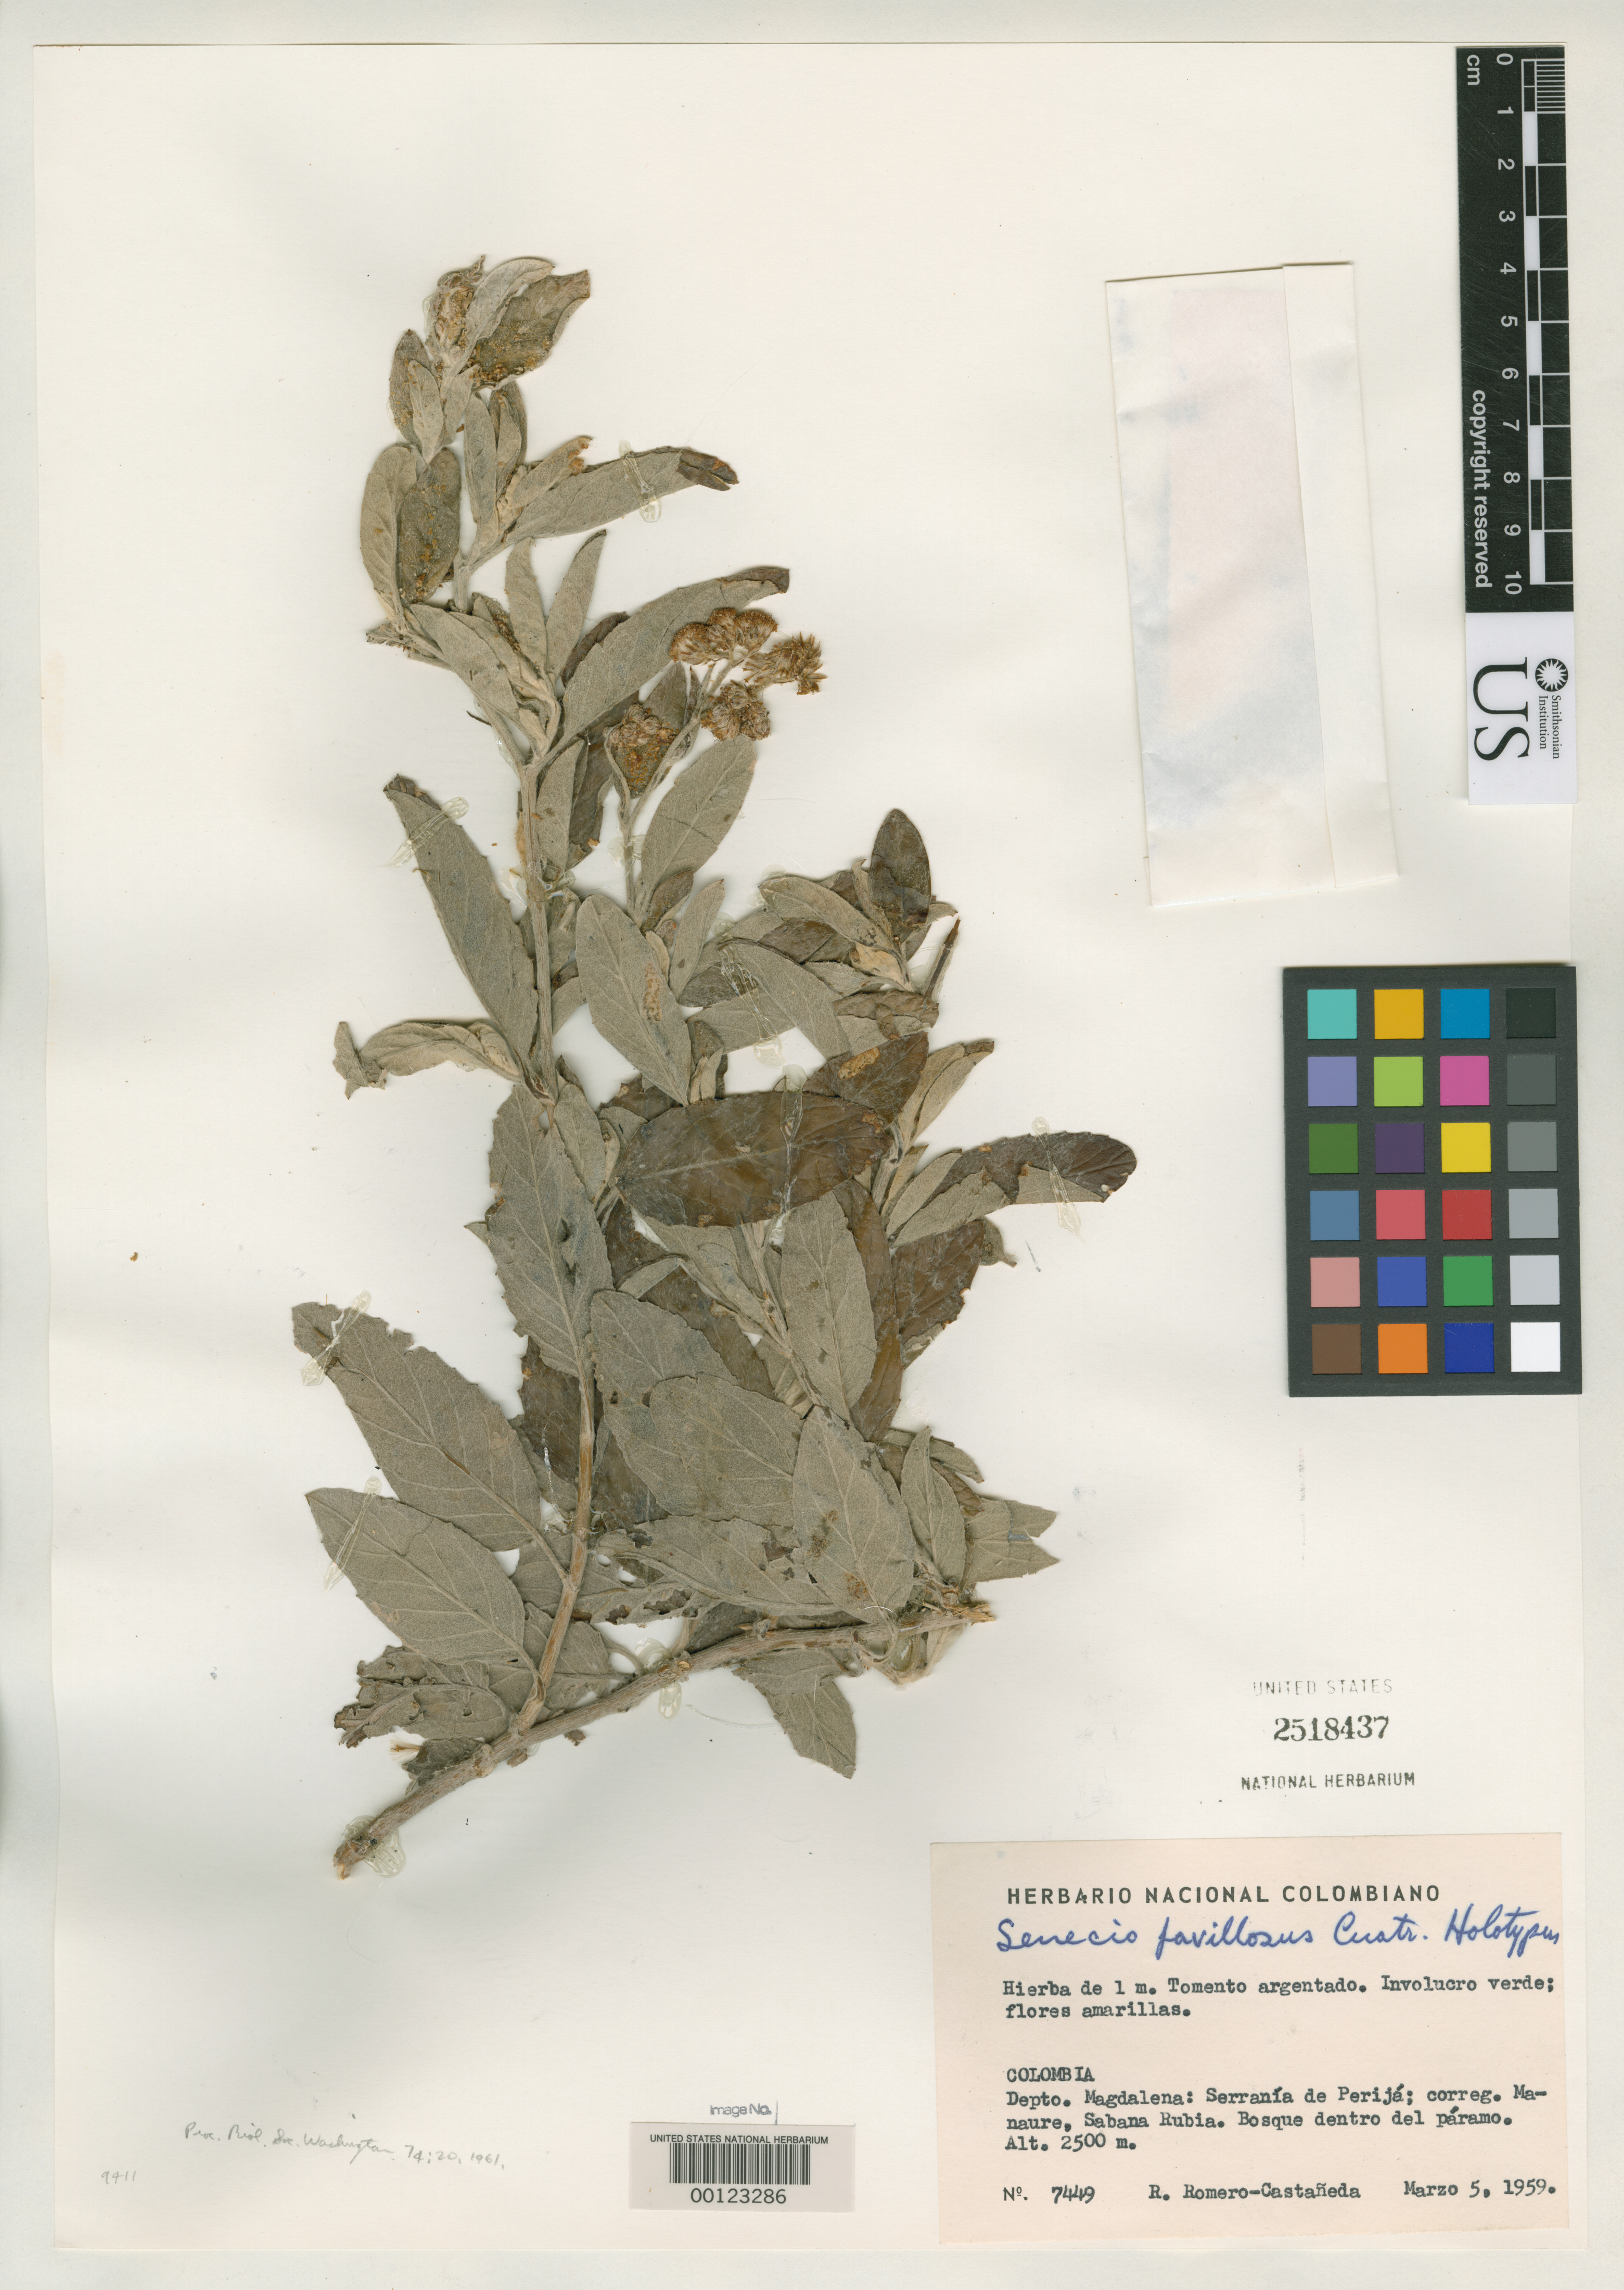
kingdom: Plantae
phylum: Tracheophyta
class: Magnoliopsida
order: Asterales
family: Asteraceae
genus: Senecio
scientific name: Senecio favillosus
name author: Cuatrec.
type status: Holotype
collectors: R. Romero Castañeda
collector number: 7449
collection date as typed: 05 Mar 1959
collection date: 1959-03-05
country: Colombia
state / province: Magdalena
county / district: La Paz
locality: Serrania de Perija.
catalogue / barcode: US 2518437